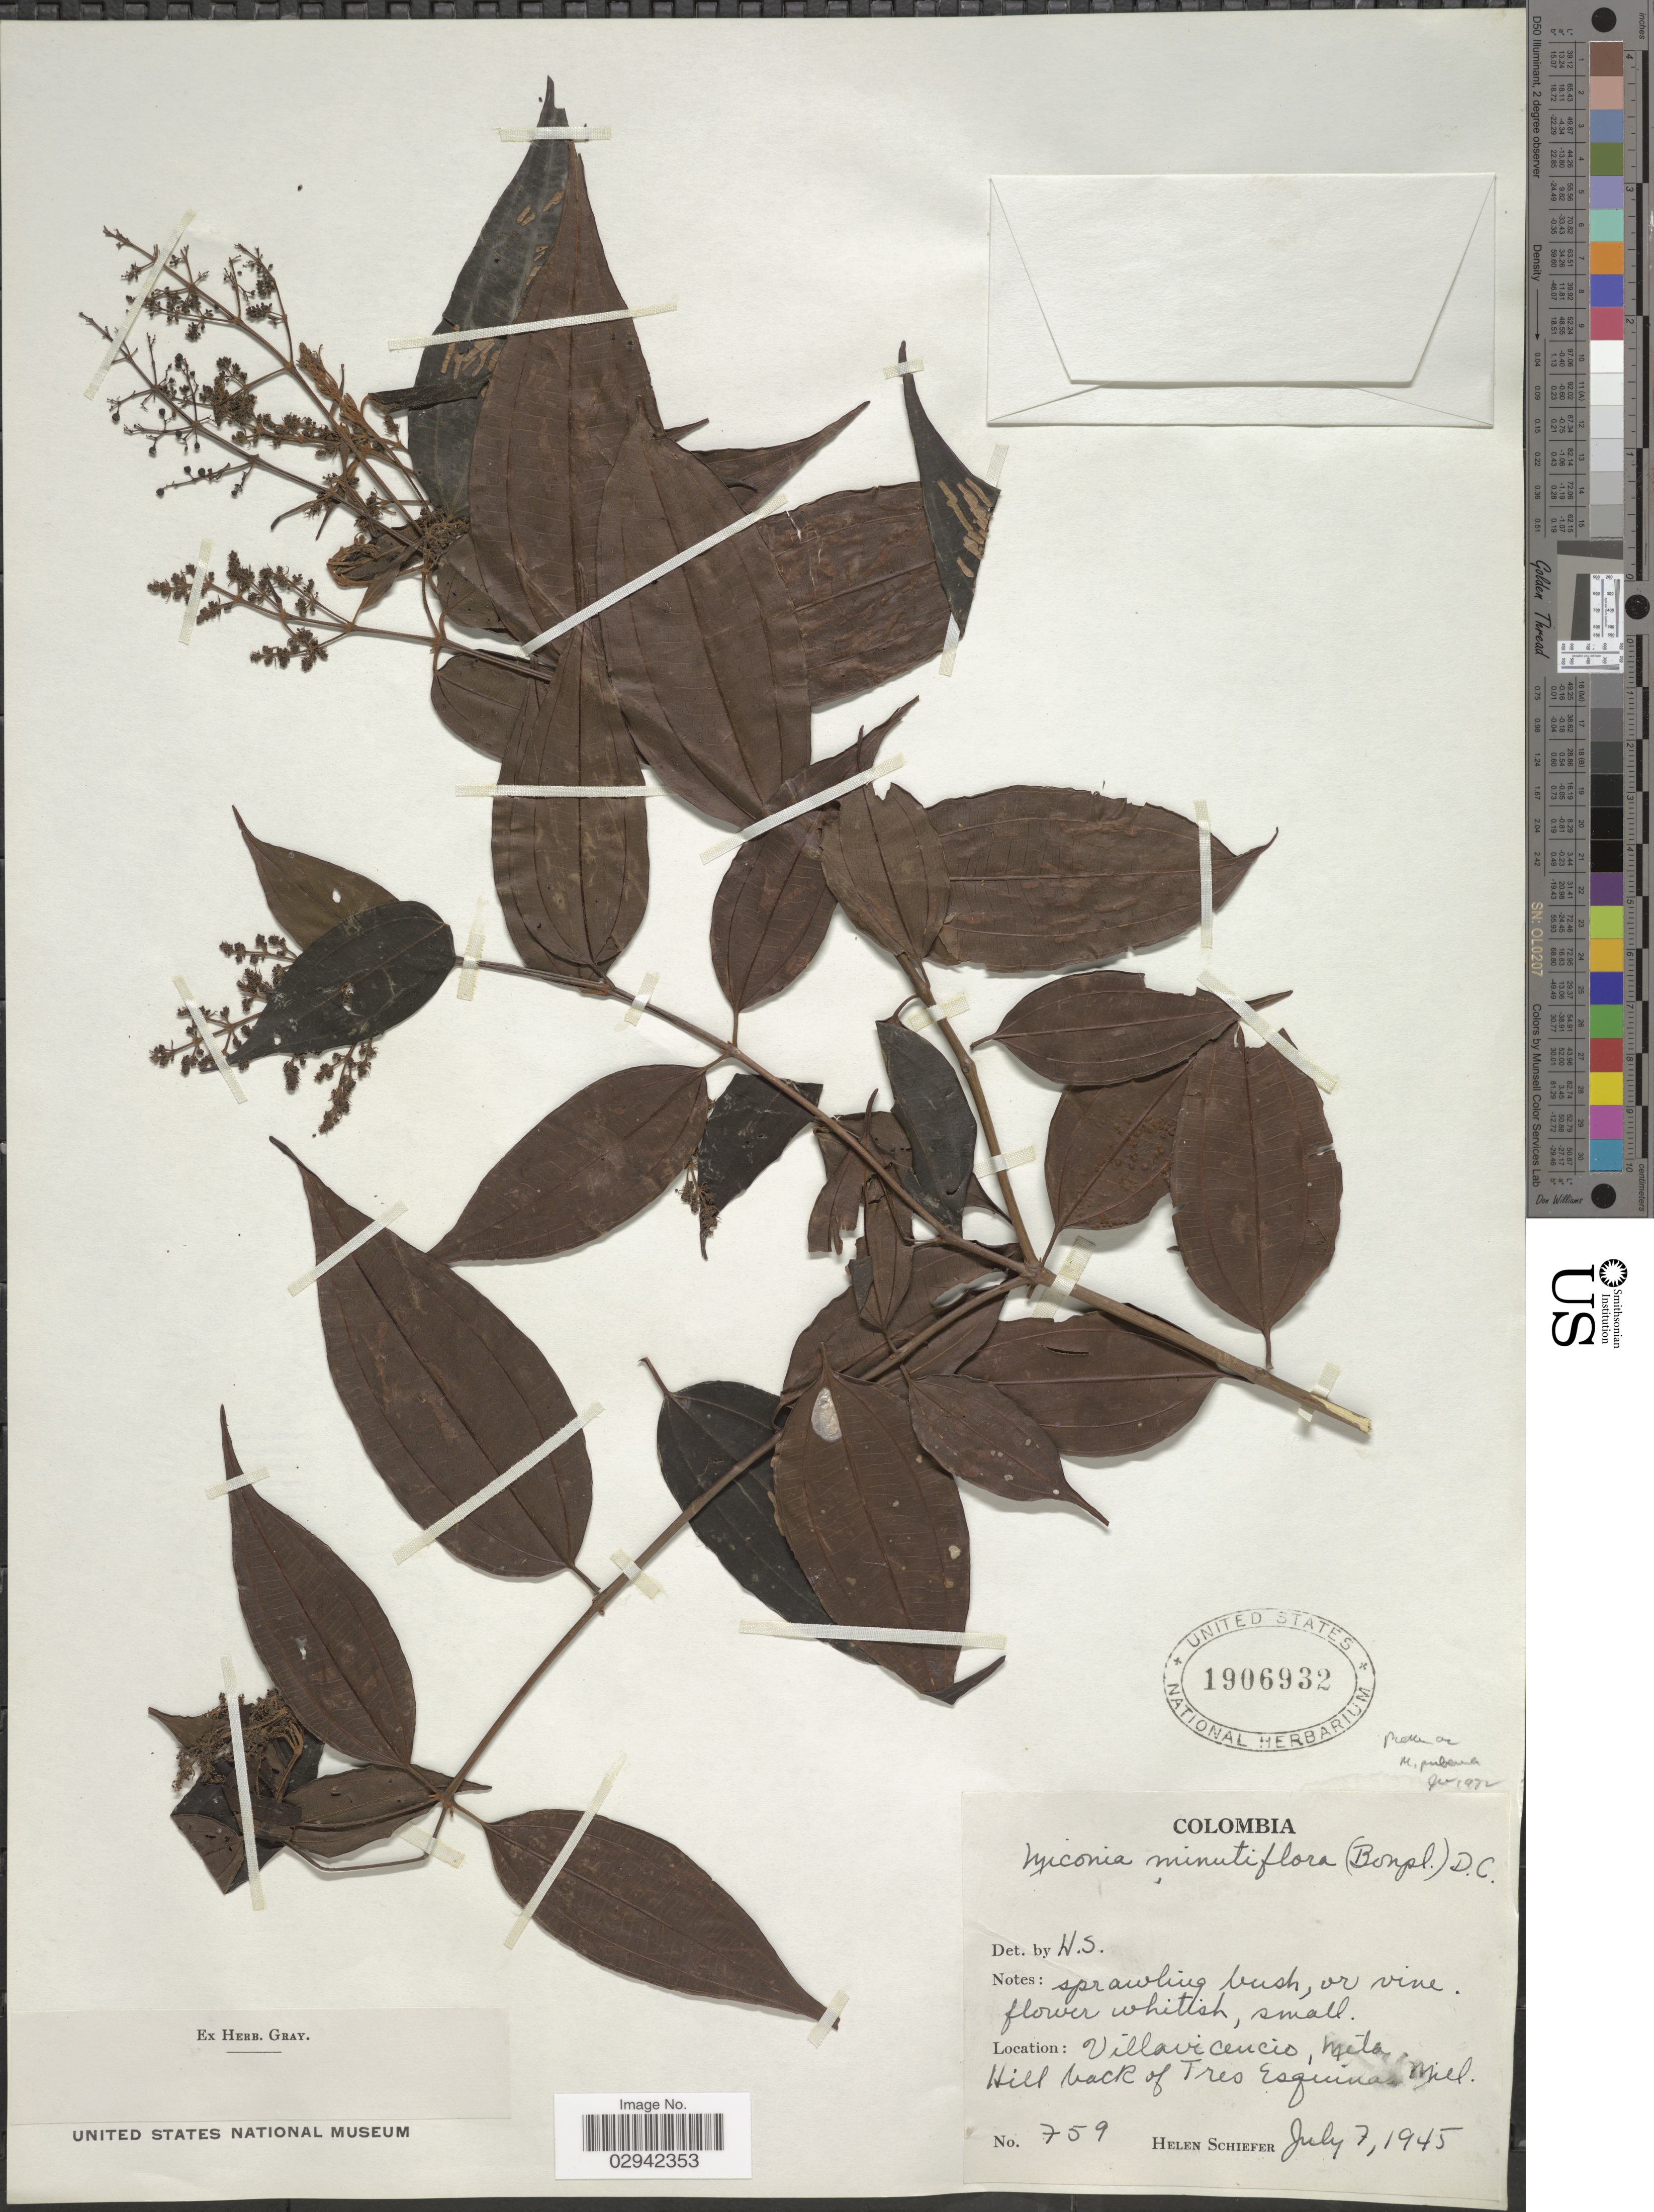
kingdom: Plantae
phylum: Tracheophyta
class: Magnoliopsida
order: Myrtales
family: Melastomataceae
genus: Miconia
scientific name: Miconia puberula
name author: Cogn.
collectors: H. Schiefer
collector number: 759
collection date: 1945-07-07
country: Colombia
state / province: Meta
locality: Villavicencio, Meta, Hill back of Tres Esquinas Miel.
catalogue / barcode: US 1906932